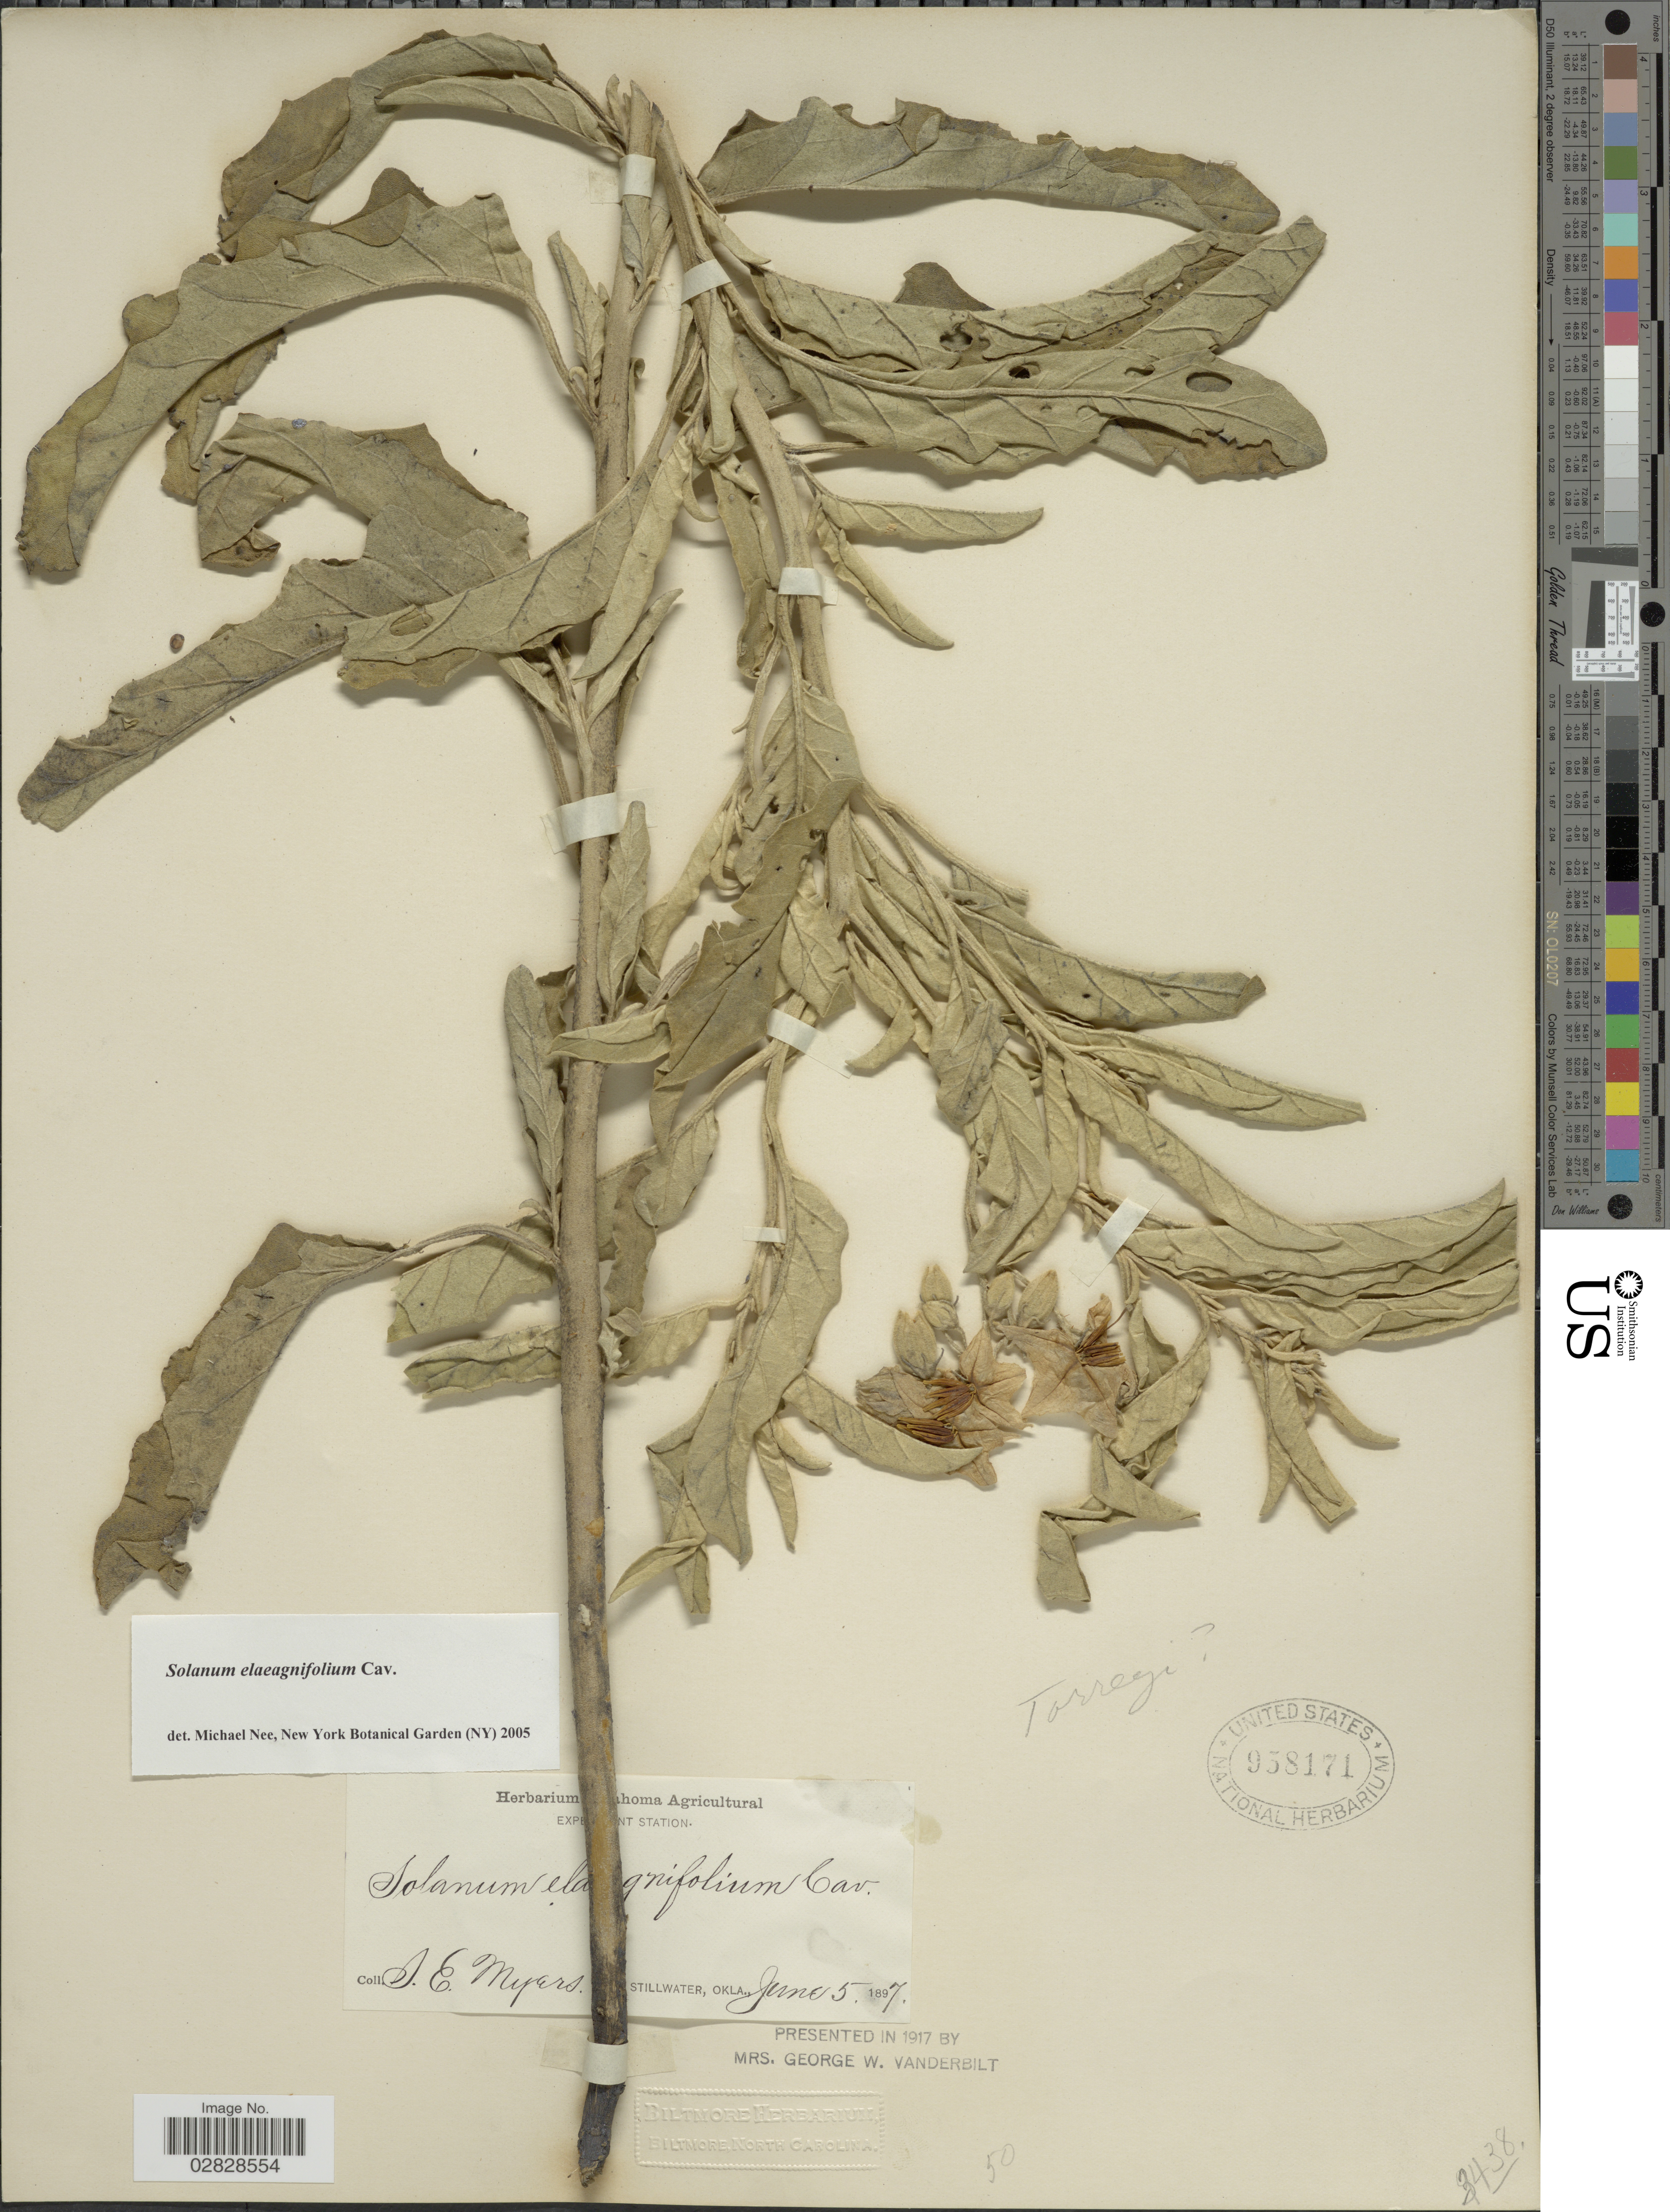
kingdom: Plantae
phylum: Tracheophyta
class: Magnoliopsida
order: Solanales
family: Solanaceae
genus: Solanum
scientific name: Solanum elaeagnifolium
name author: Cav.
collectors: S. Myers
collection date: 1897-06-05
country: United States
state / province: Oklahoma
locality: [illegible text] Stillwater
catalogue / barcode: US 958171